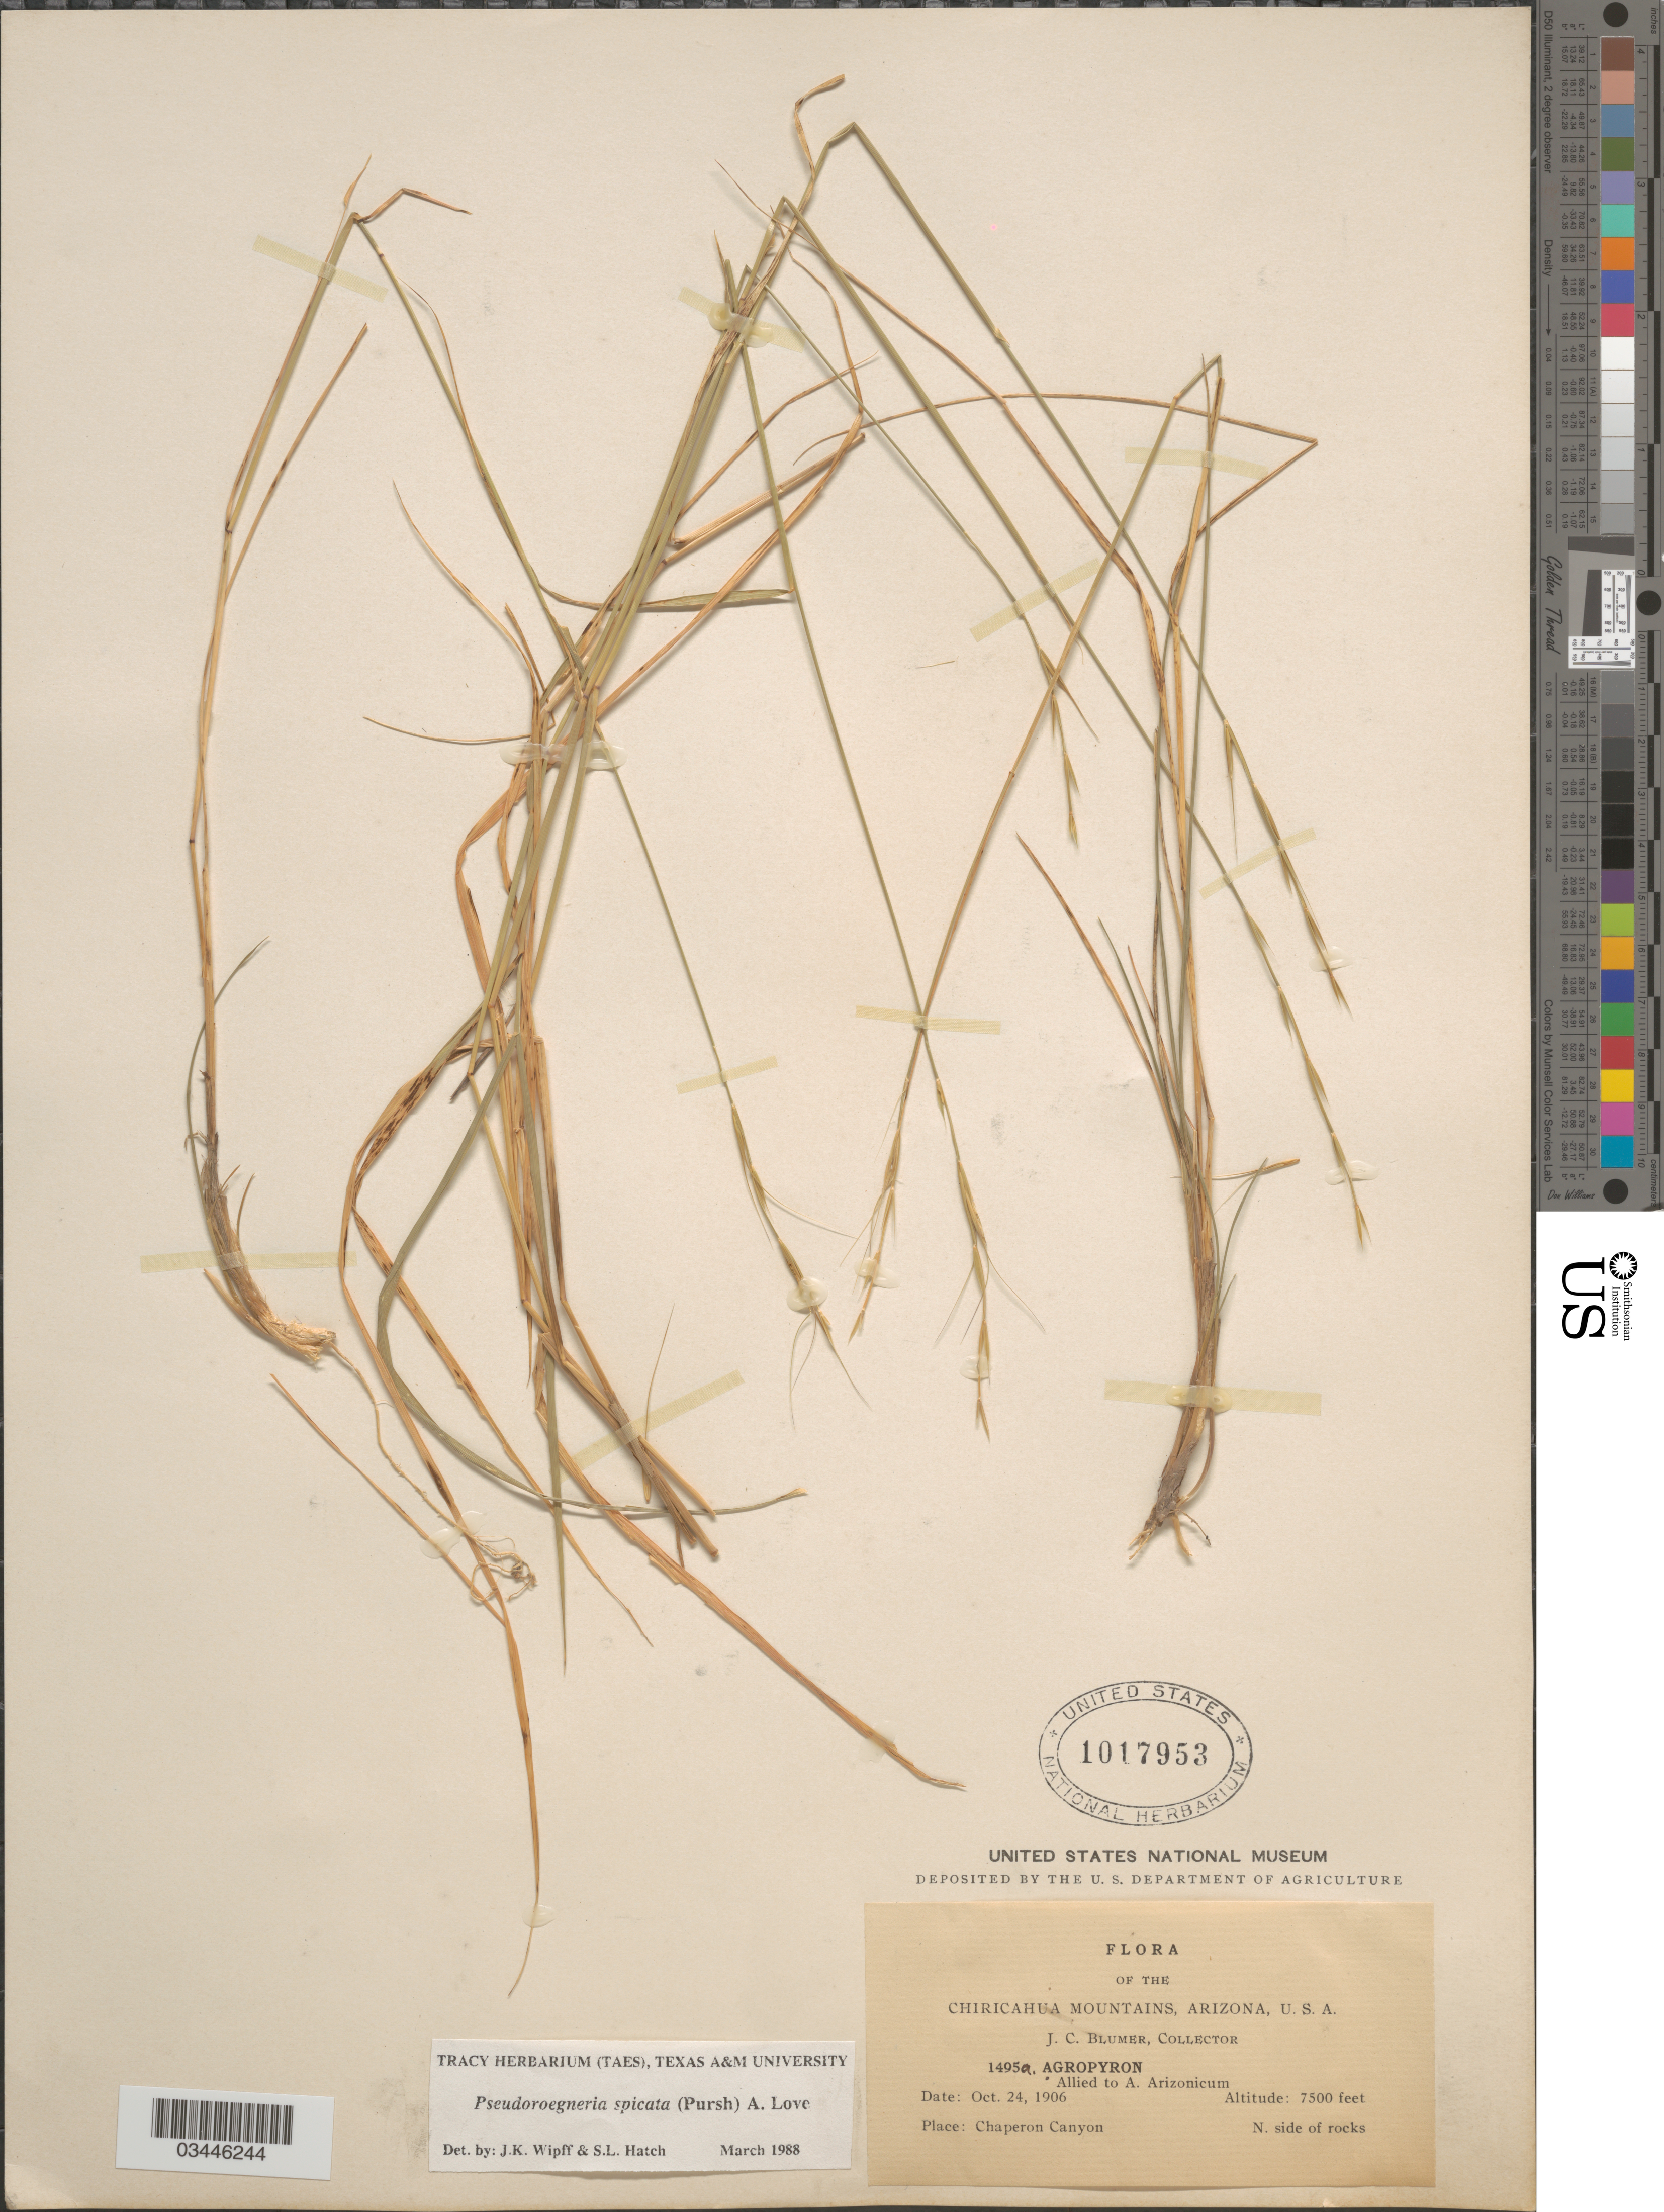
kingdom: Plantae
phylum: Tracheophyta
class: Liliopsida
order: Poales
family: Poaceae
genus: Pseudoroegneria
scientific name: Pseudoroegneria spicata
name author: (Pursh) Á. Löve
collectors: J. C. Blumer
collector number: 1495a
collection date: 1906-10-24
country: United States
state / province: Arizona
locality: Chiricahua Mountains. Chaperon Canyon.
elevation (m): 2286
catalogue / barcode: US 1017953